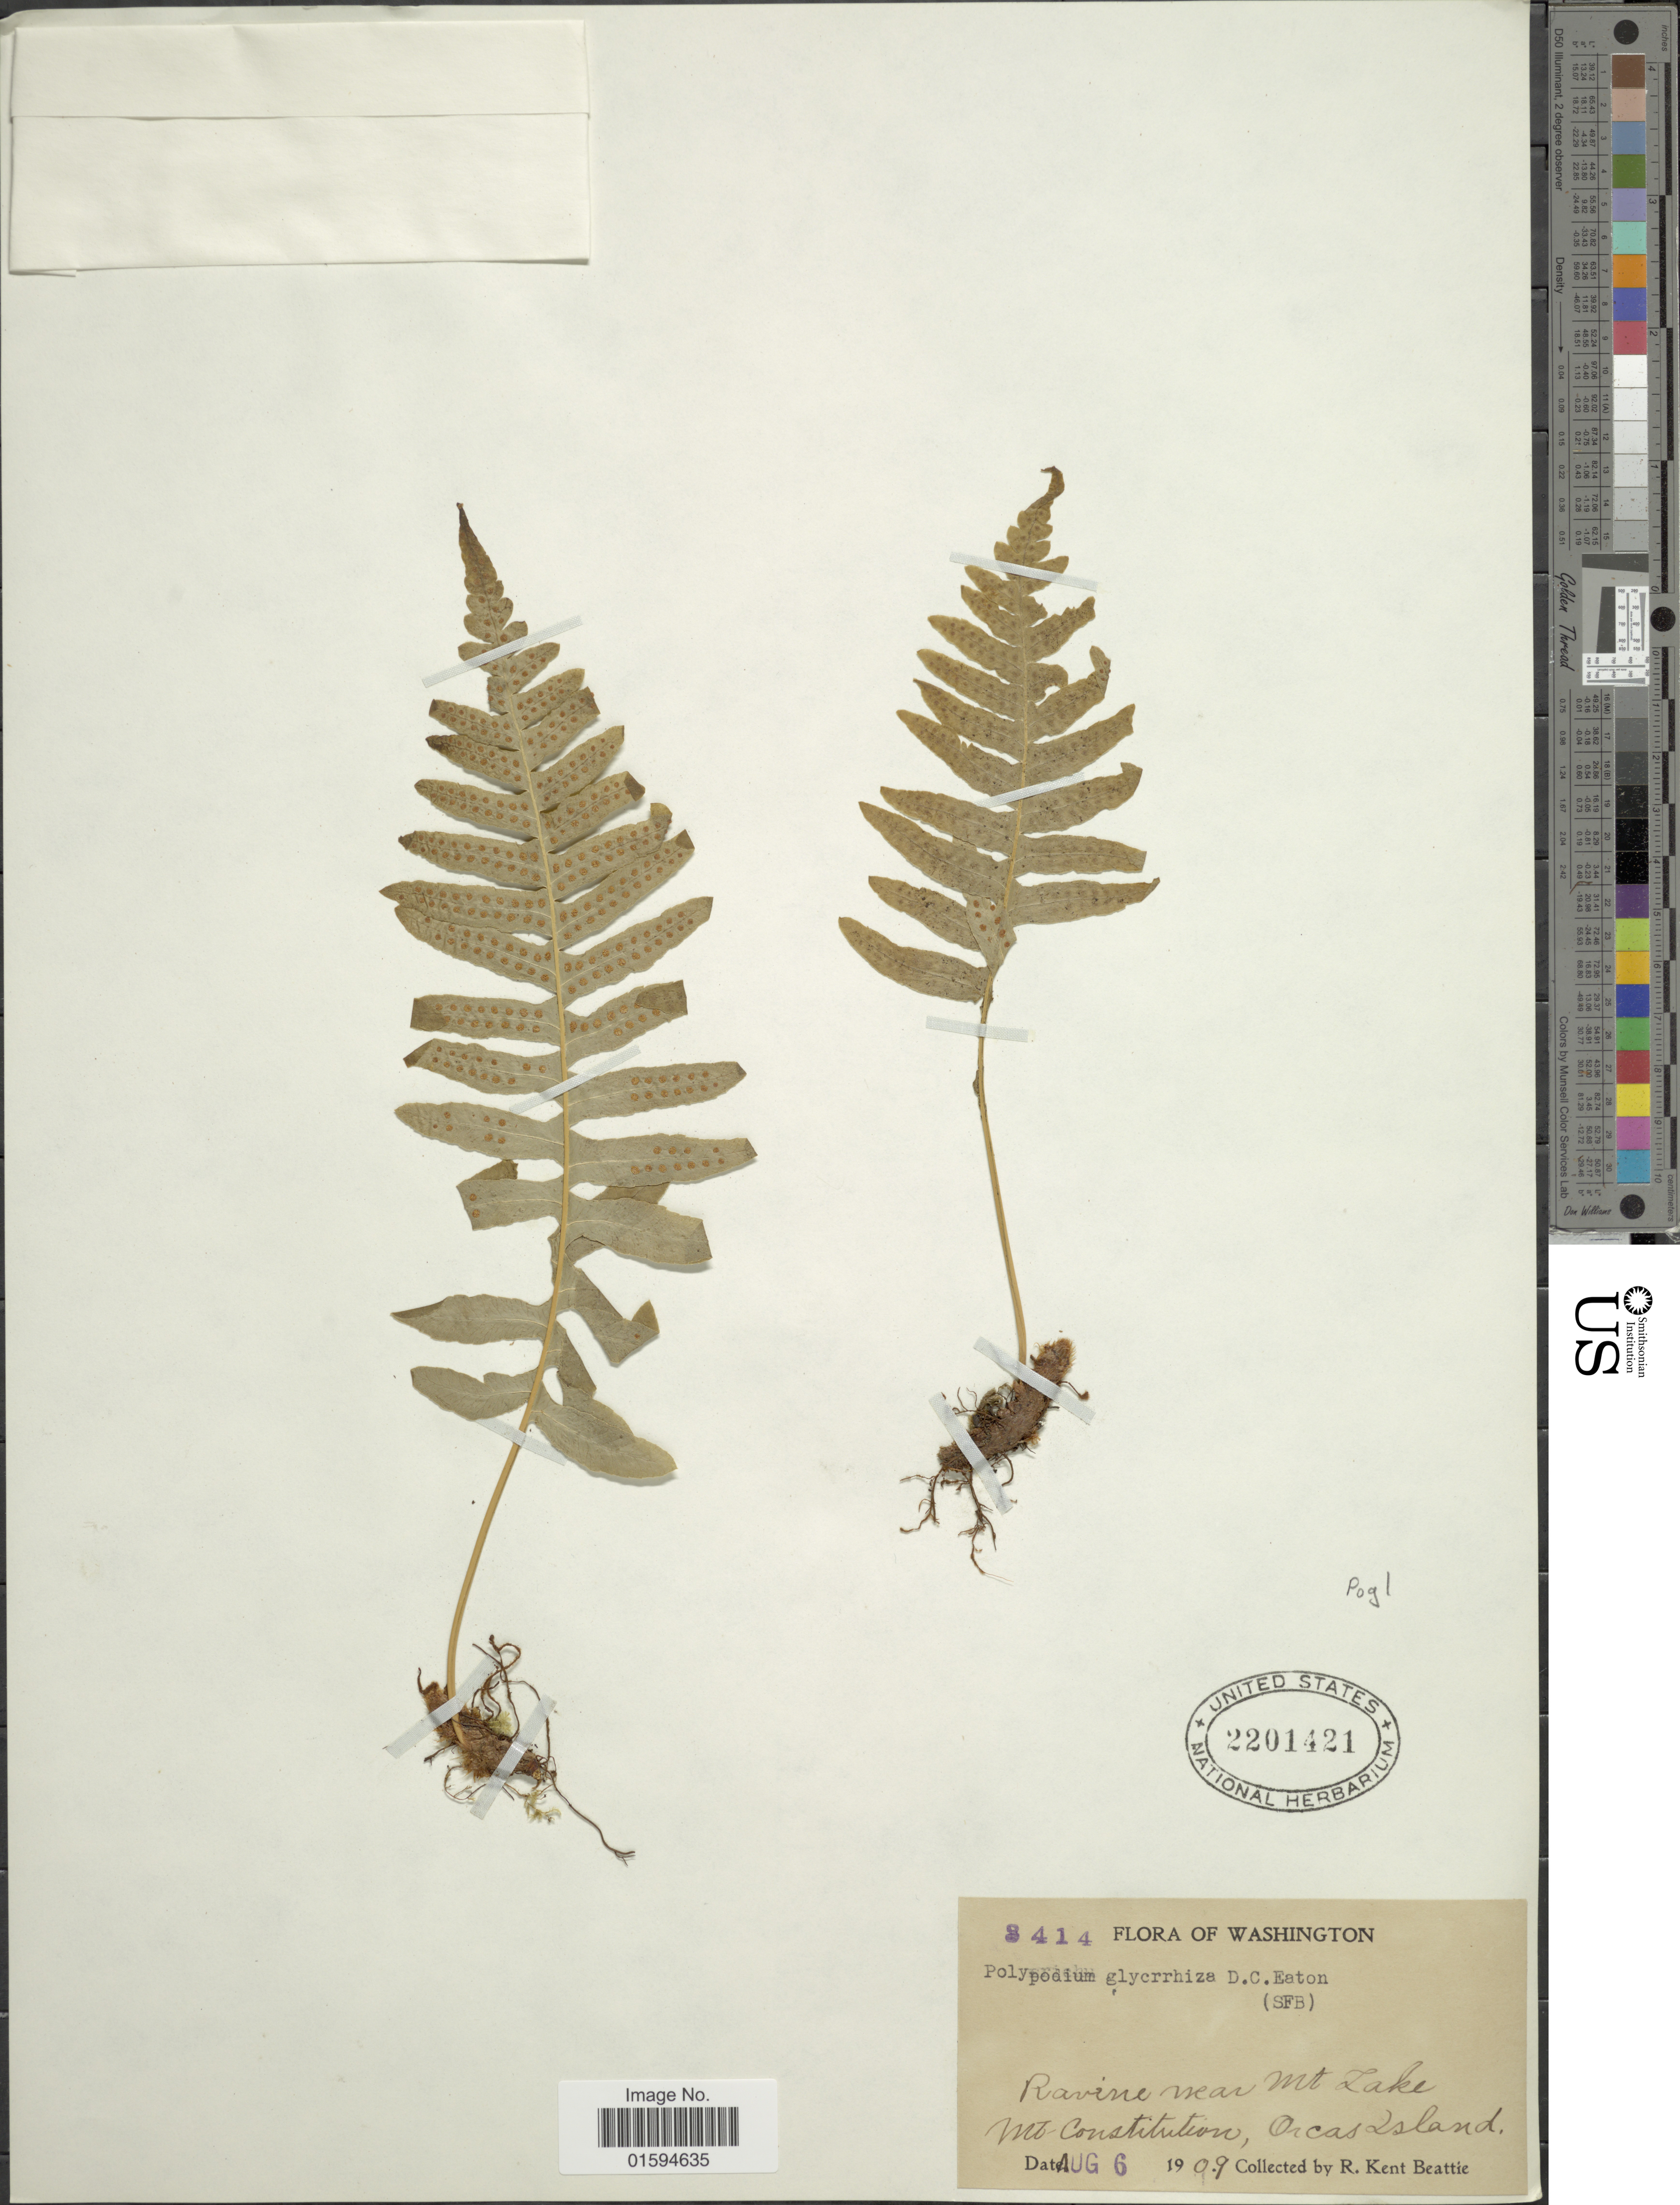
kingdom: Plantae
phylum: Tracheophyta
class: Polypodiopsida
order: Polypodiales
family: Polypodiaceae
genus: Polypodium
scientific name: Polypodium glycyrrhiza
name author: D.C. Eaton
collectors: R. K. Beattie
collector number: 3414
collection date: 1909-08-06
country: United States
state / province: Washington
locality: Ravine near Mt Lake, Mt. Constitution, Orcas Island.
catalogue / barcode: US 2201421